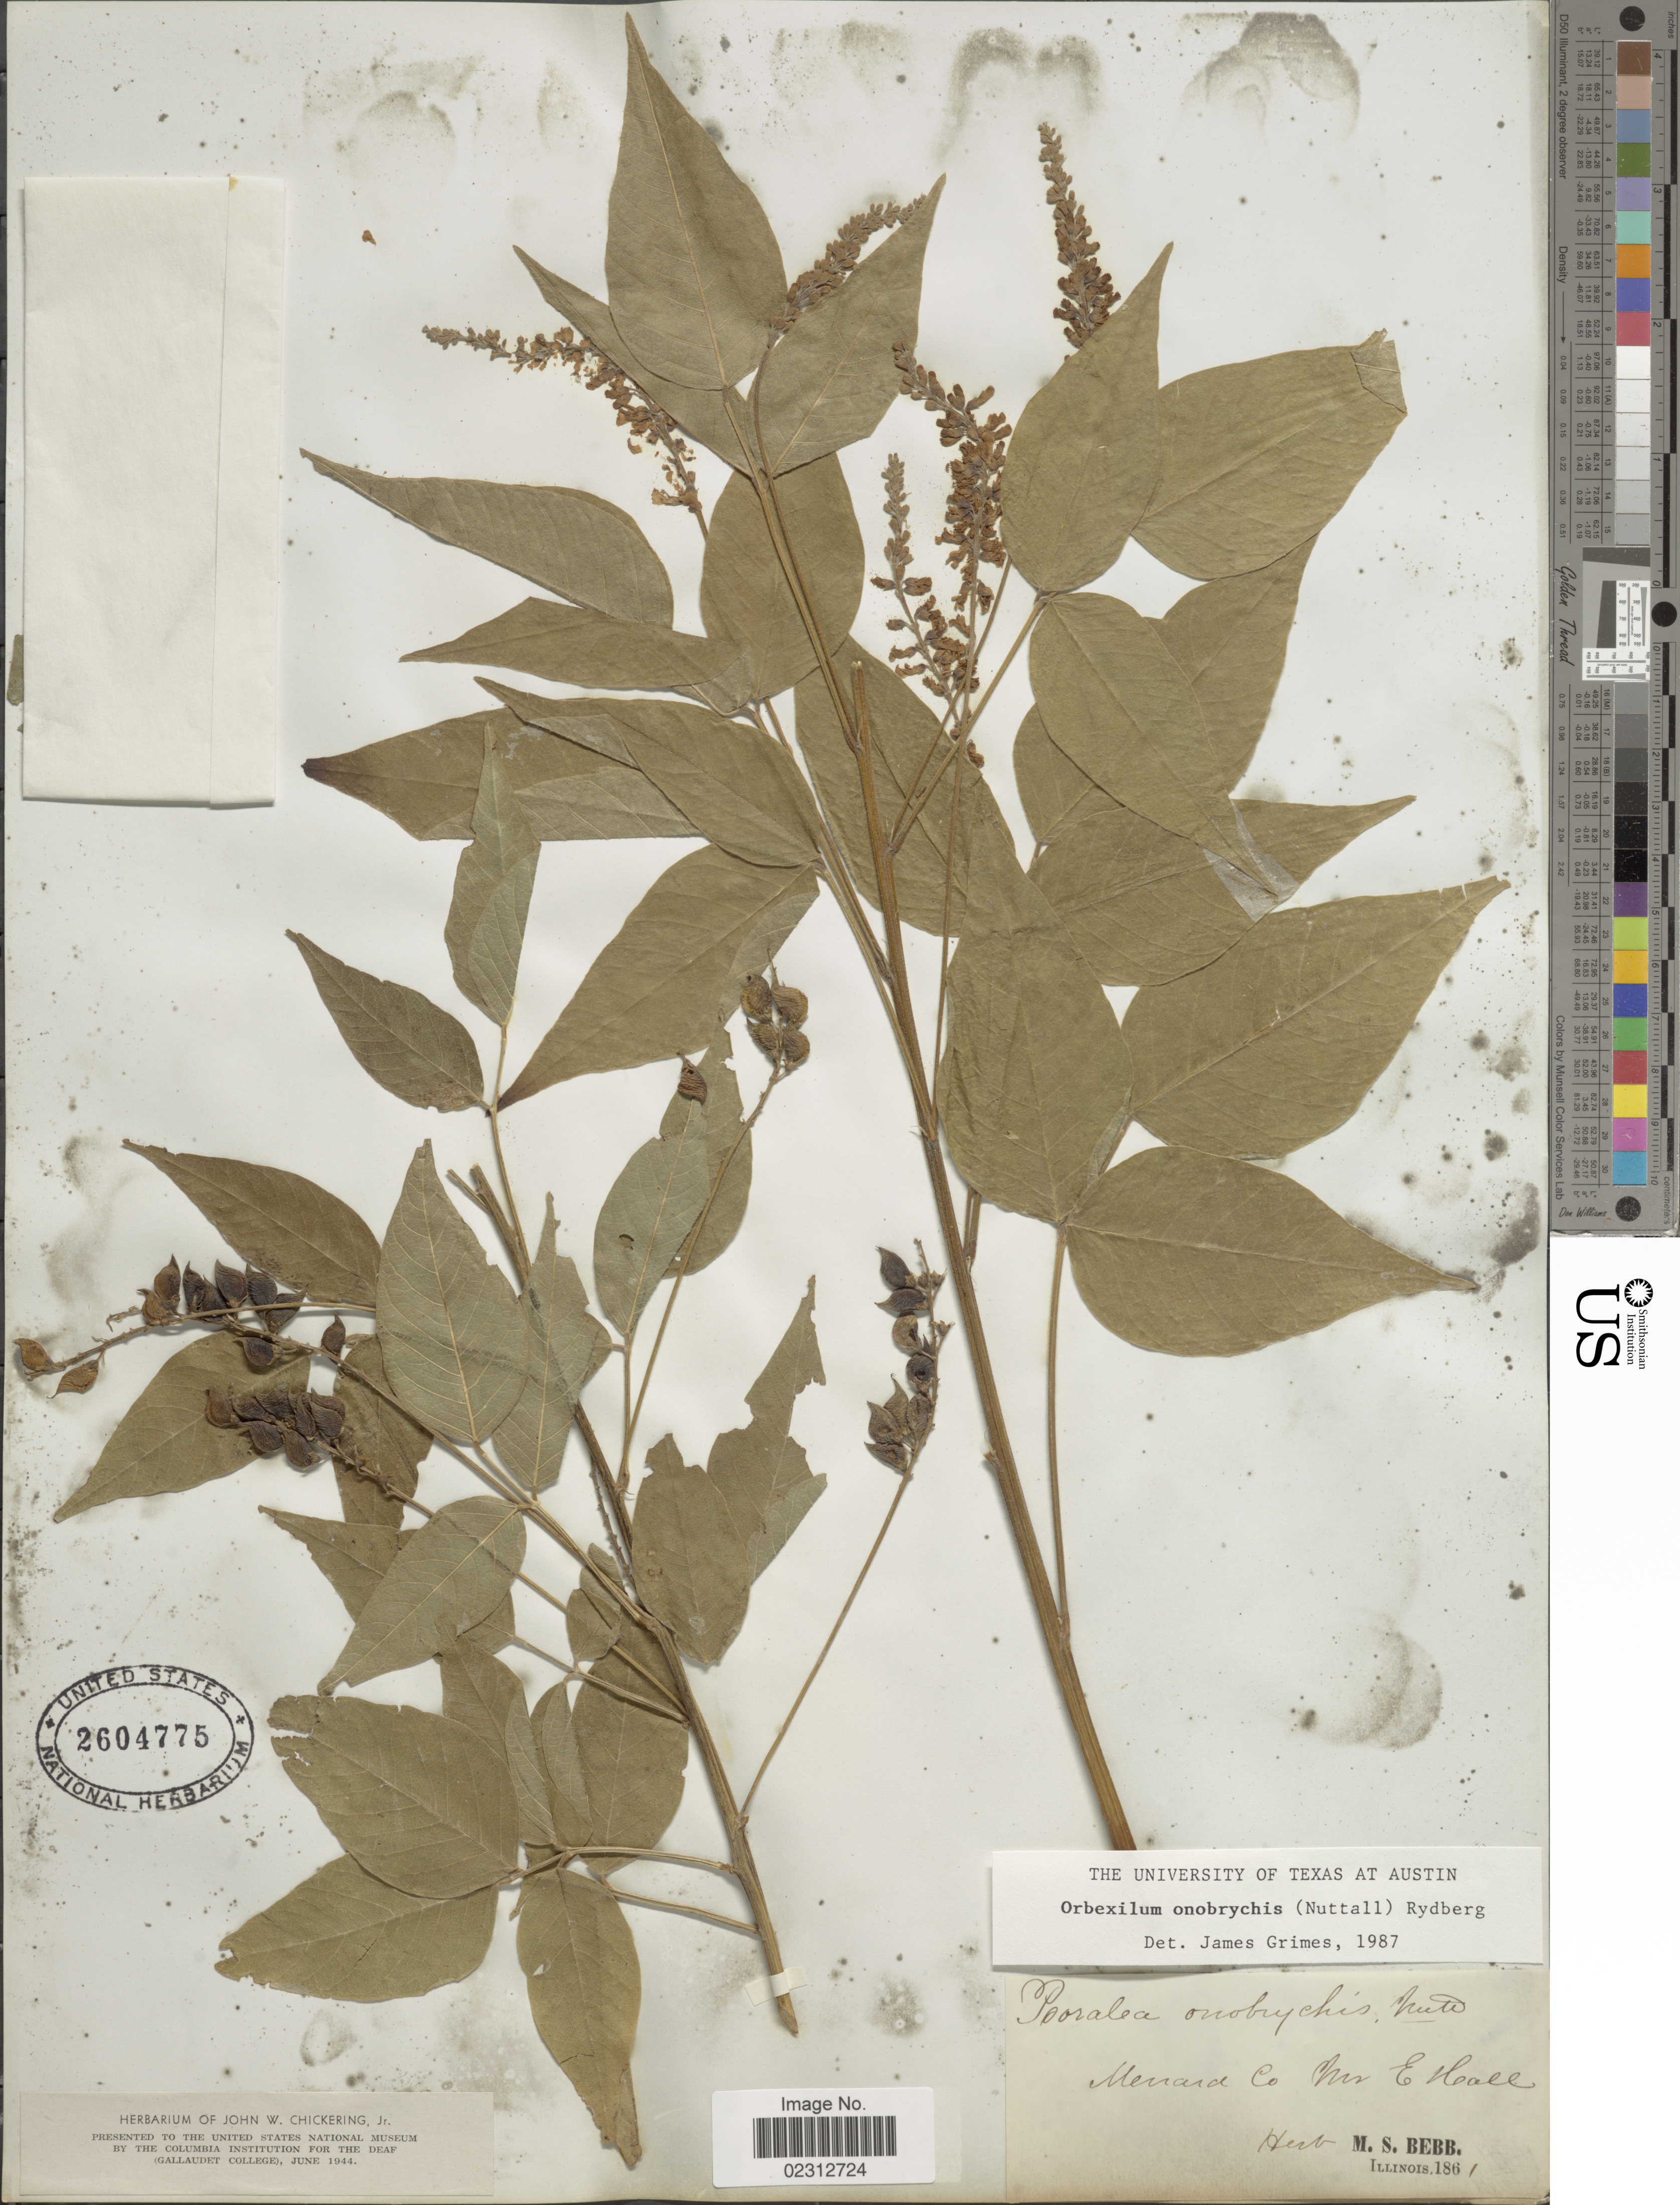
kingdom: Plantae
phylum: Tracheophyta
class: Magnoliopsida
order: Fabales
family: Fabaceae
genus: Orbexilum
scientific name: Orbexilum onobrychis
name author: (Nutt.) Rydb.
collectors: E. Hall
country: United States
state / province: Illinois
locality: Menard Co.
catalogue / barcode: US 2604775